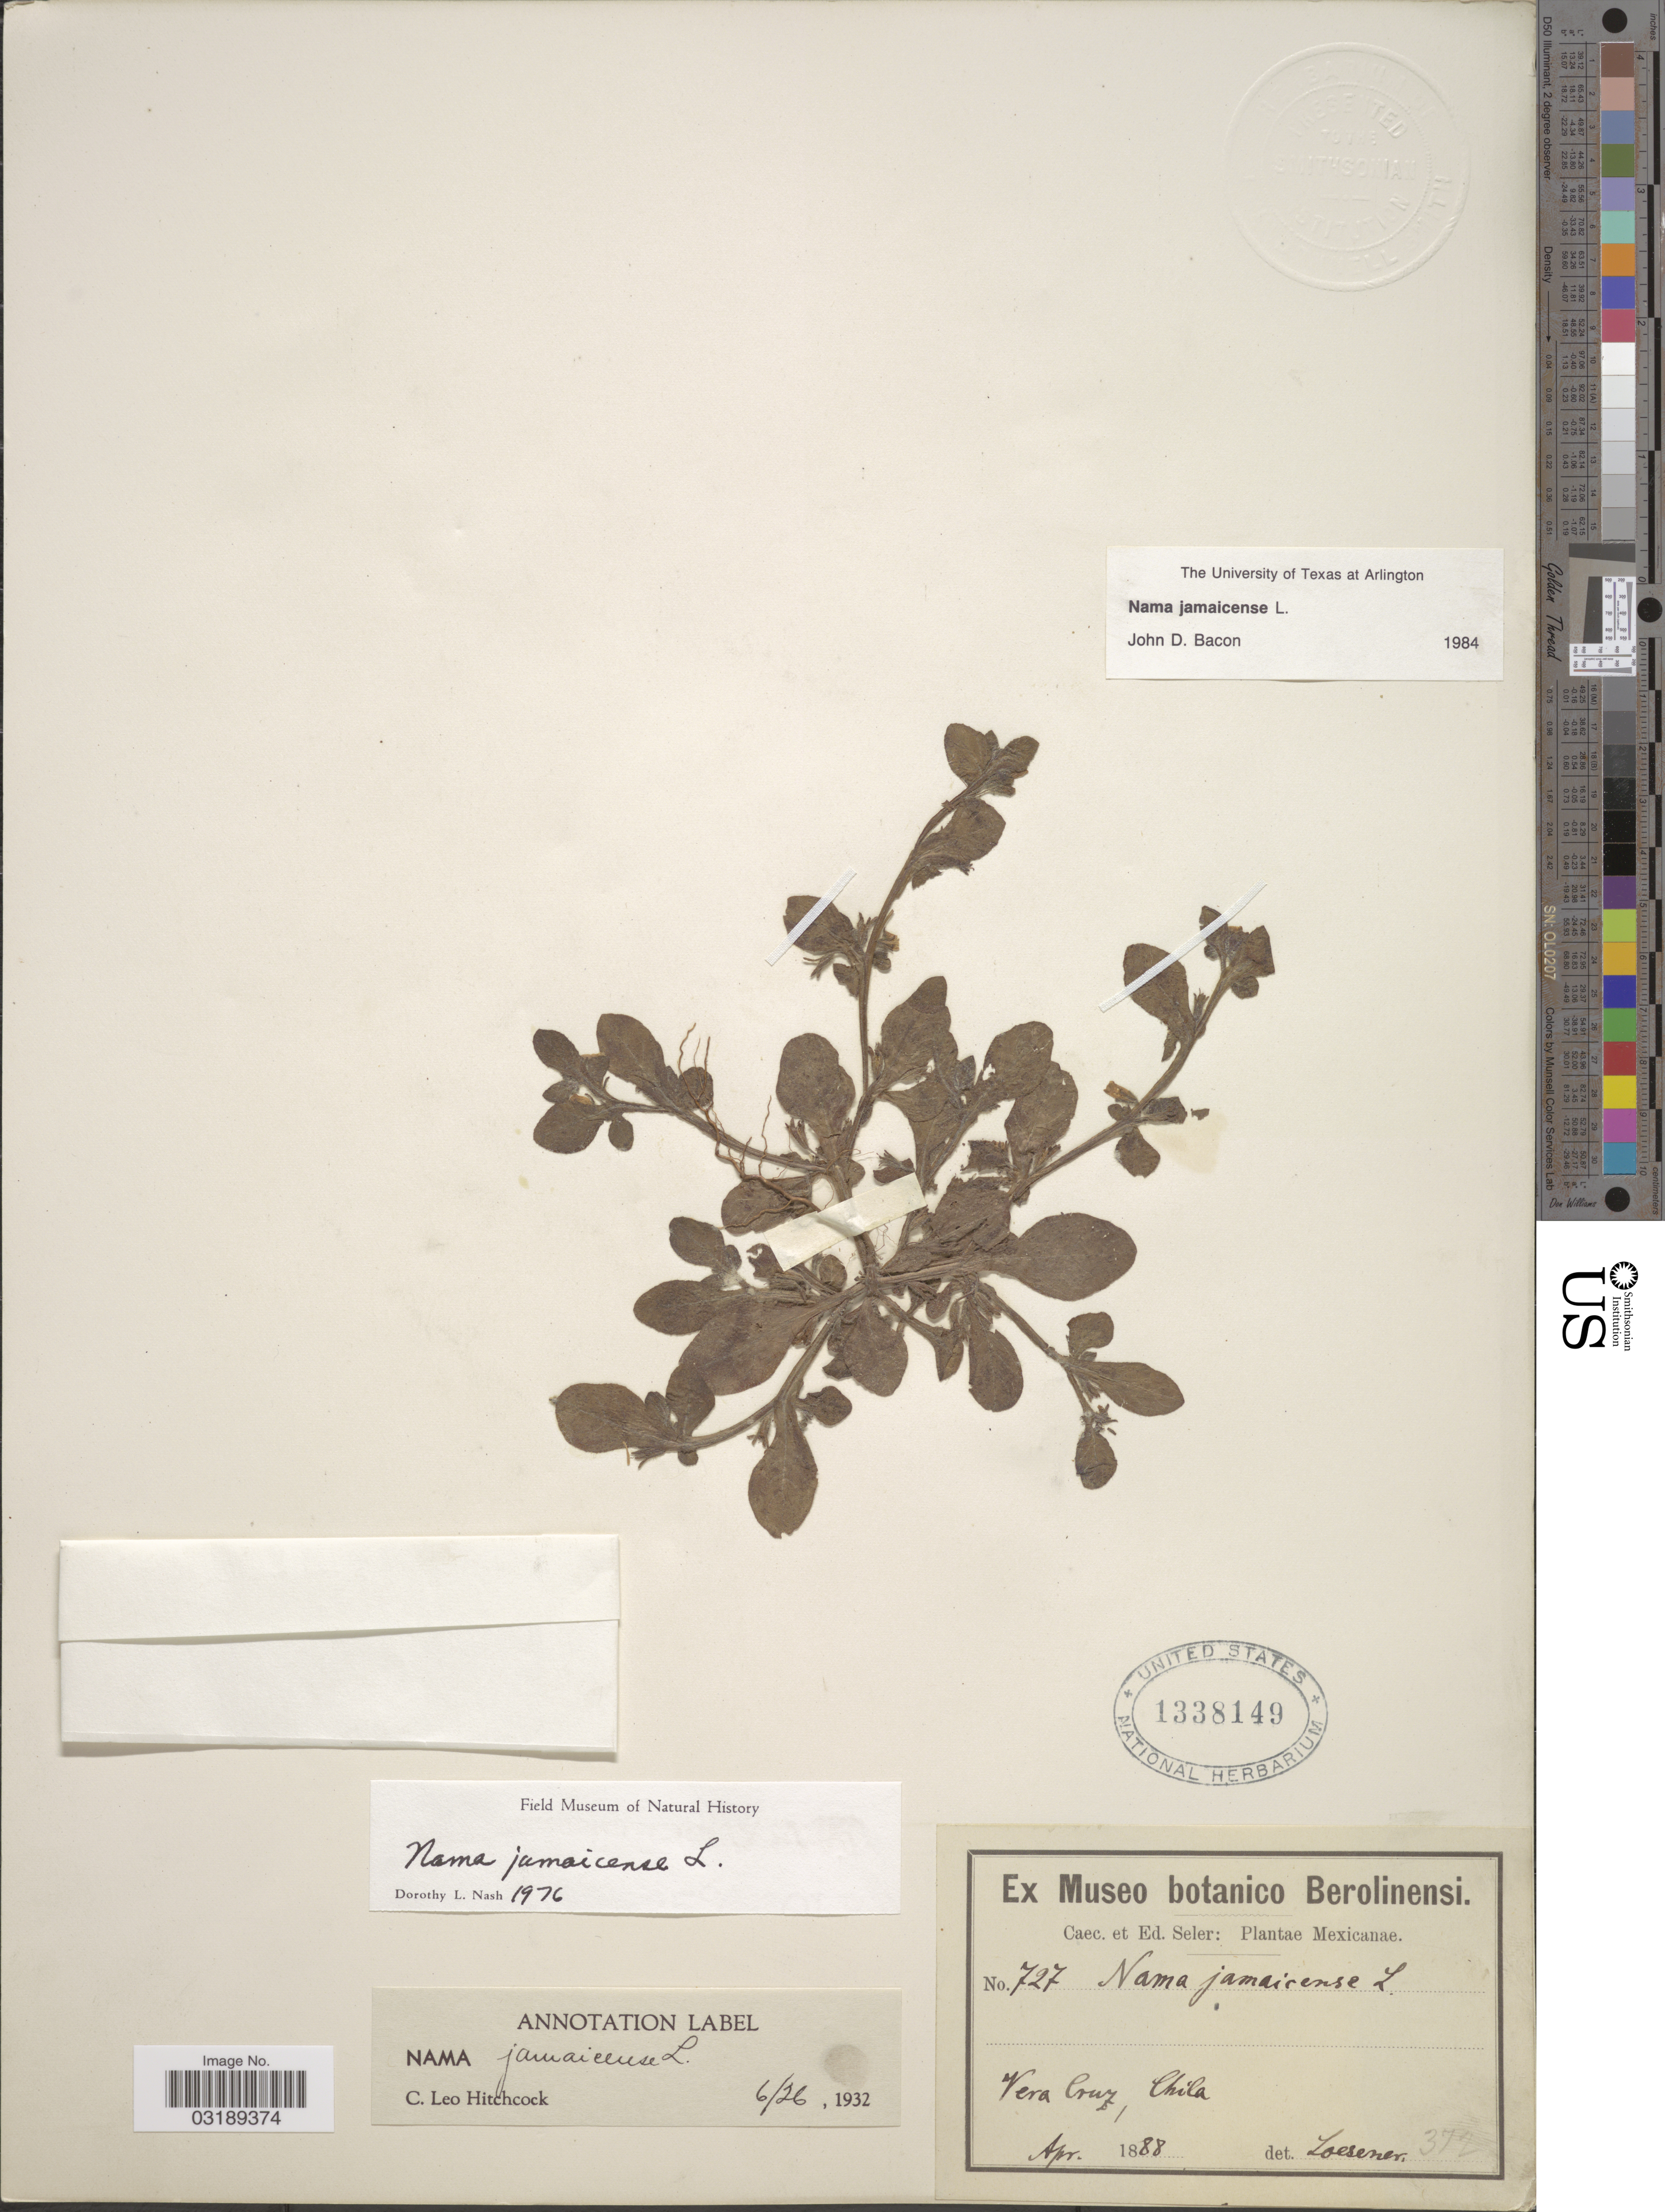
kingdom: Plantae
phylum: Tracheophyta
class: Magnoliopsida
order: Boraginales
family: Namaceae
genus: Nama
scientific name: Nama jamaicensis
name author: L.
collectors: ex Caec. et Ed Seler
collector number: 727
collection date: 1888-04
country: Mexico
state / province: Veracruz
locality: Vera Cruz, Chila.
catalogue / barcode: US 1338149